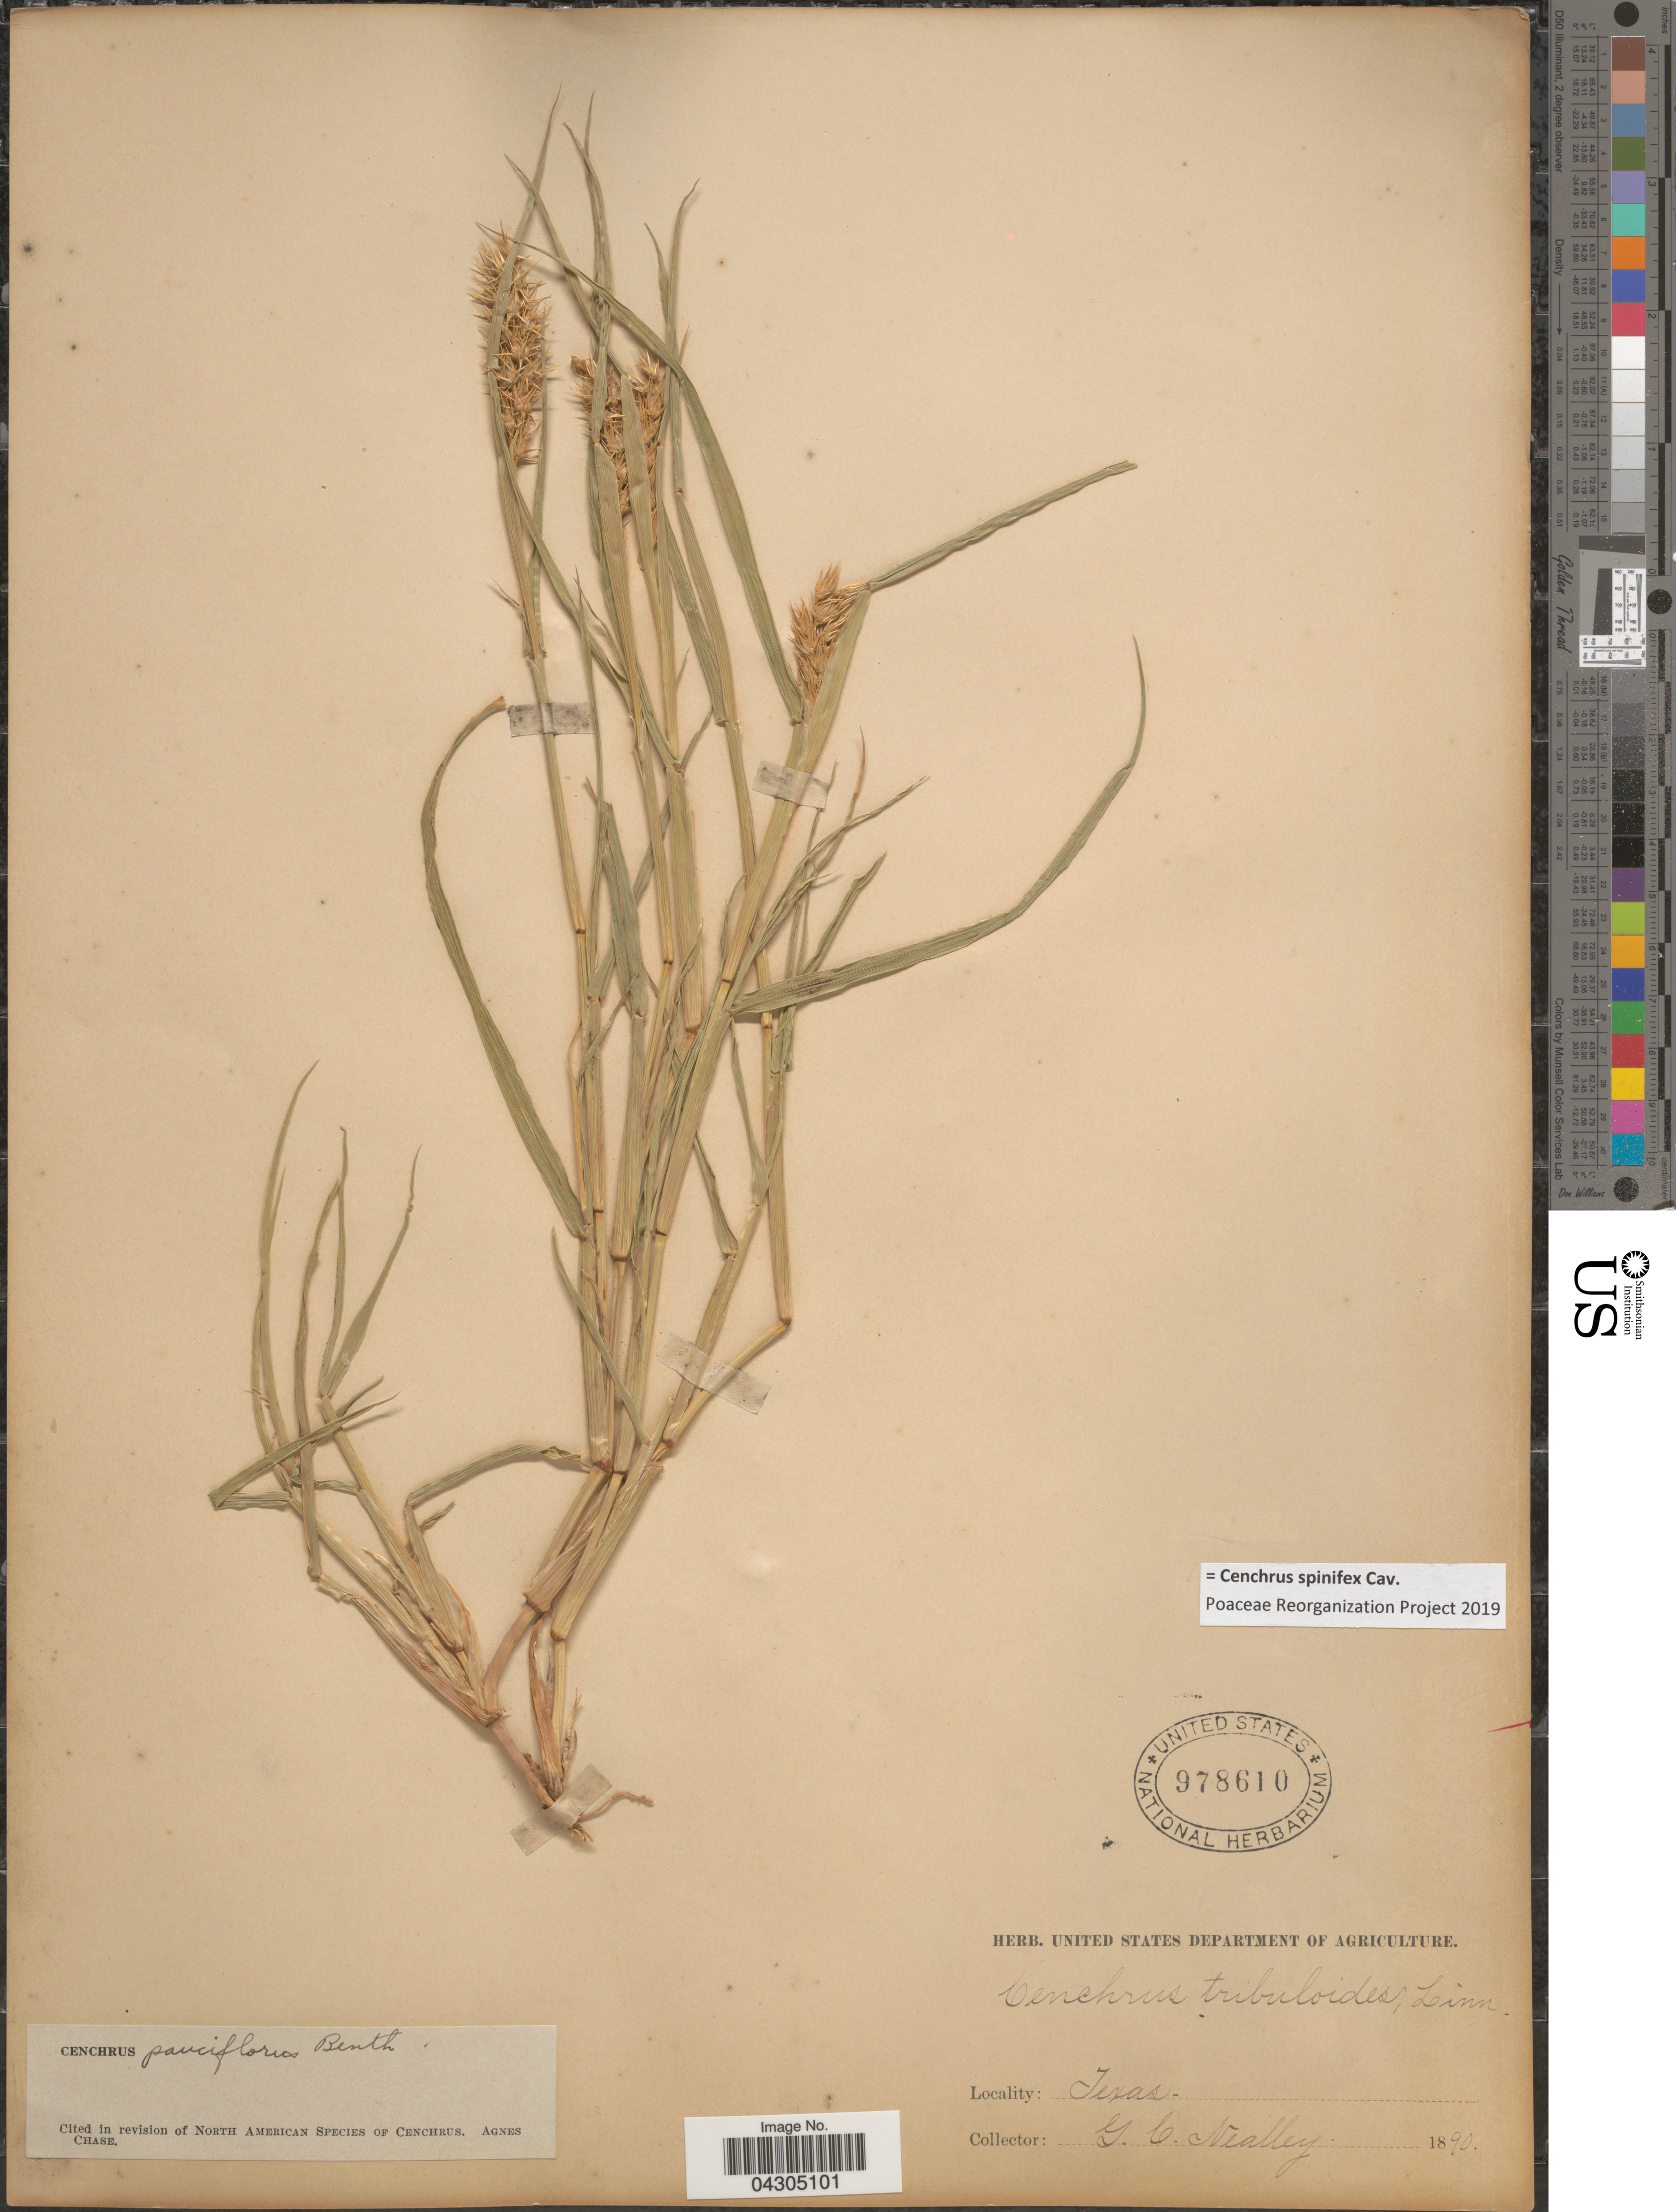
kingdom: Plantae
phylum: Tracheophyta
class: Liliopsida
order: Poales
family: Poaceae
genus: Cenchrus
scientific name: Cenchrus spinifex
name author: Cav.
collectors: G. C. Nealley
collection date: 1890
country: United States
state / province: Texas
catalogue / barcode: US 978610